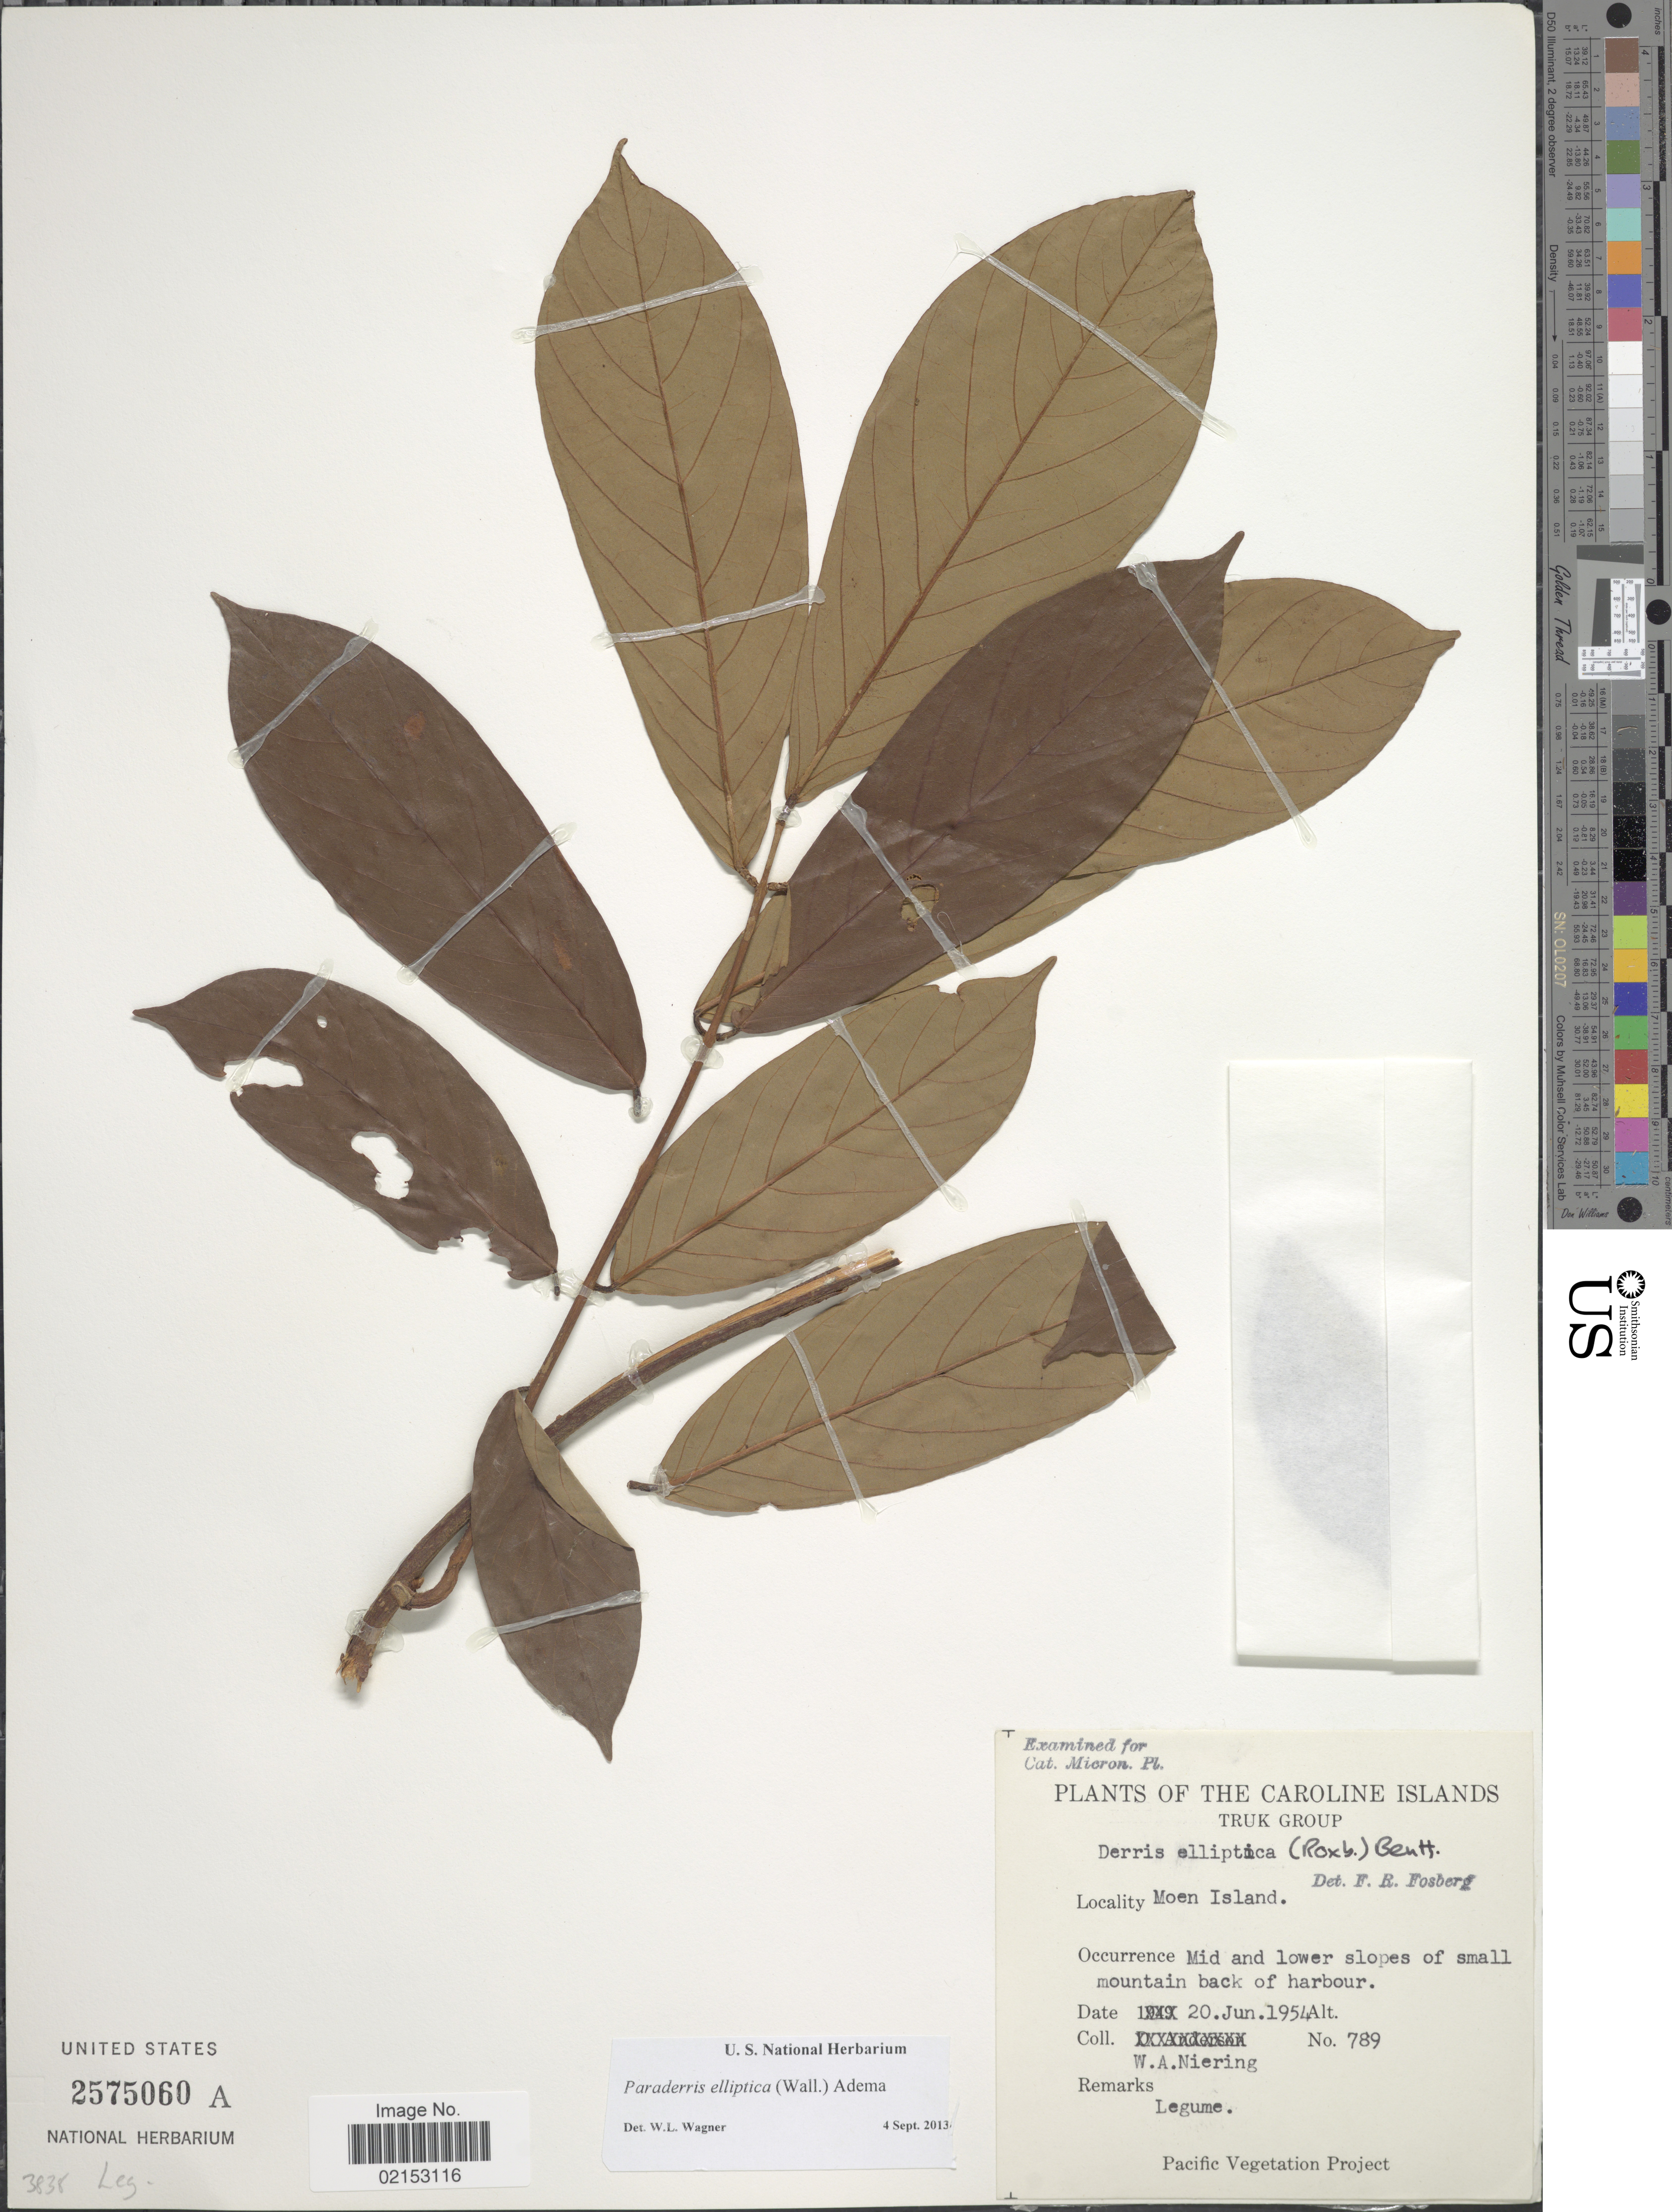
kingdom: Plantae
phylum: Tracheophyta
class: Magnoliopsida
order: Fabales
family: Fabaceae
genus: Derris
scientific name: Derris elliptica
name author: (Wall.) Benth.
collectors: W. Niering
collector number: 789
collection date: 1954-06-20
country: Micronesia, Federated States of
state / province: Truk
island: Moen [Wono]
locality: The Caroline Islands, Truk Group, Moen Island, Mid and lower slopes of small mountain back of harbour.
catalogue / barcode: US 2575060A